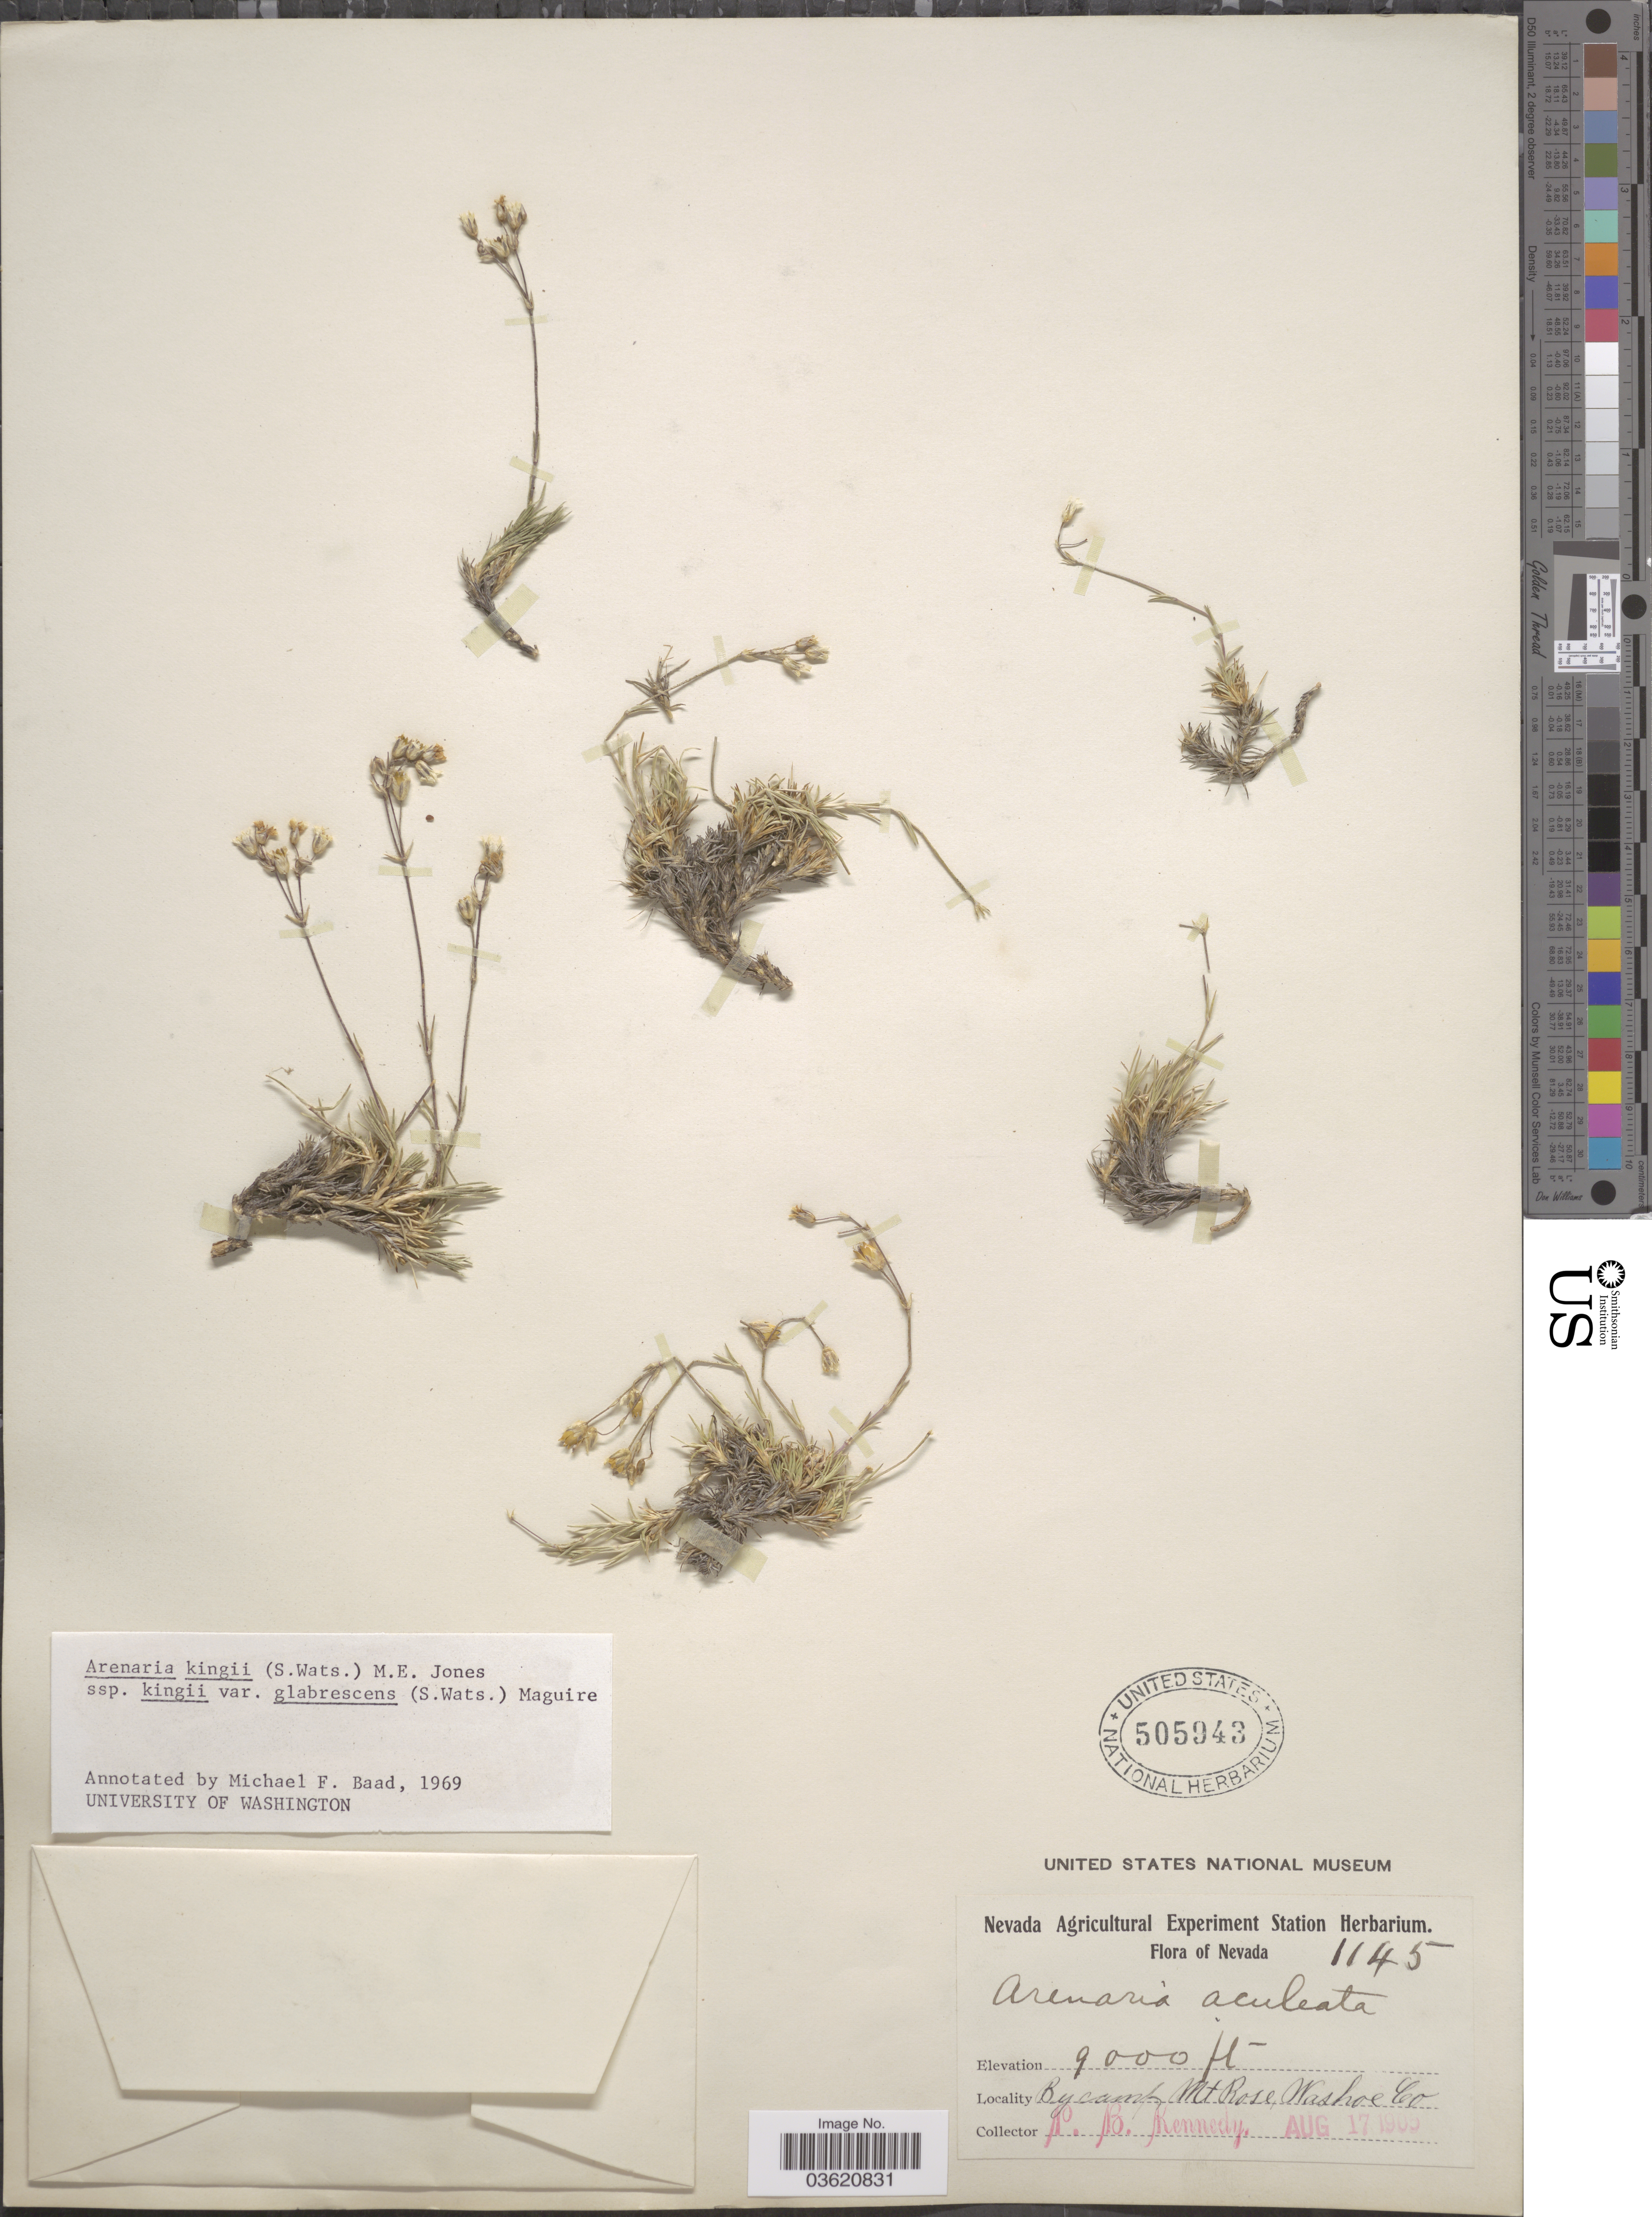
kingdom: Plantae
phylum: Tracheophyta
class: Magnoliopsida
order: Caryophyllales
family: Caryophyllaceae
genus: Eremogone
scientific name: Eremogone kingii var. glabrescens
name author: (S. Watson) Dorn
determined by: U.S. National Herbarium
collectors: P. B. Kennedy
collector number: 1145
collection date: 1905-08-17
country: United States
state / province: Nevada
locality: By camp Mt. Rose Washoe Co.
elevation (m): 2743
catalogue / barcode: US 505943